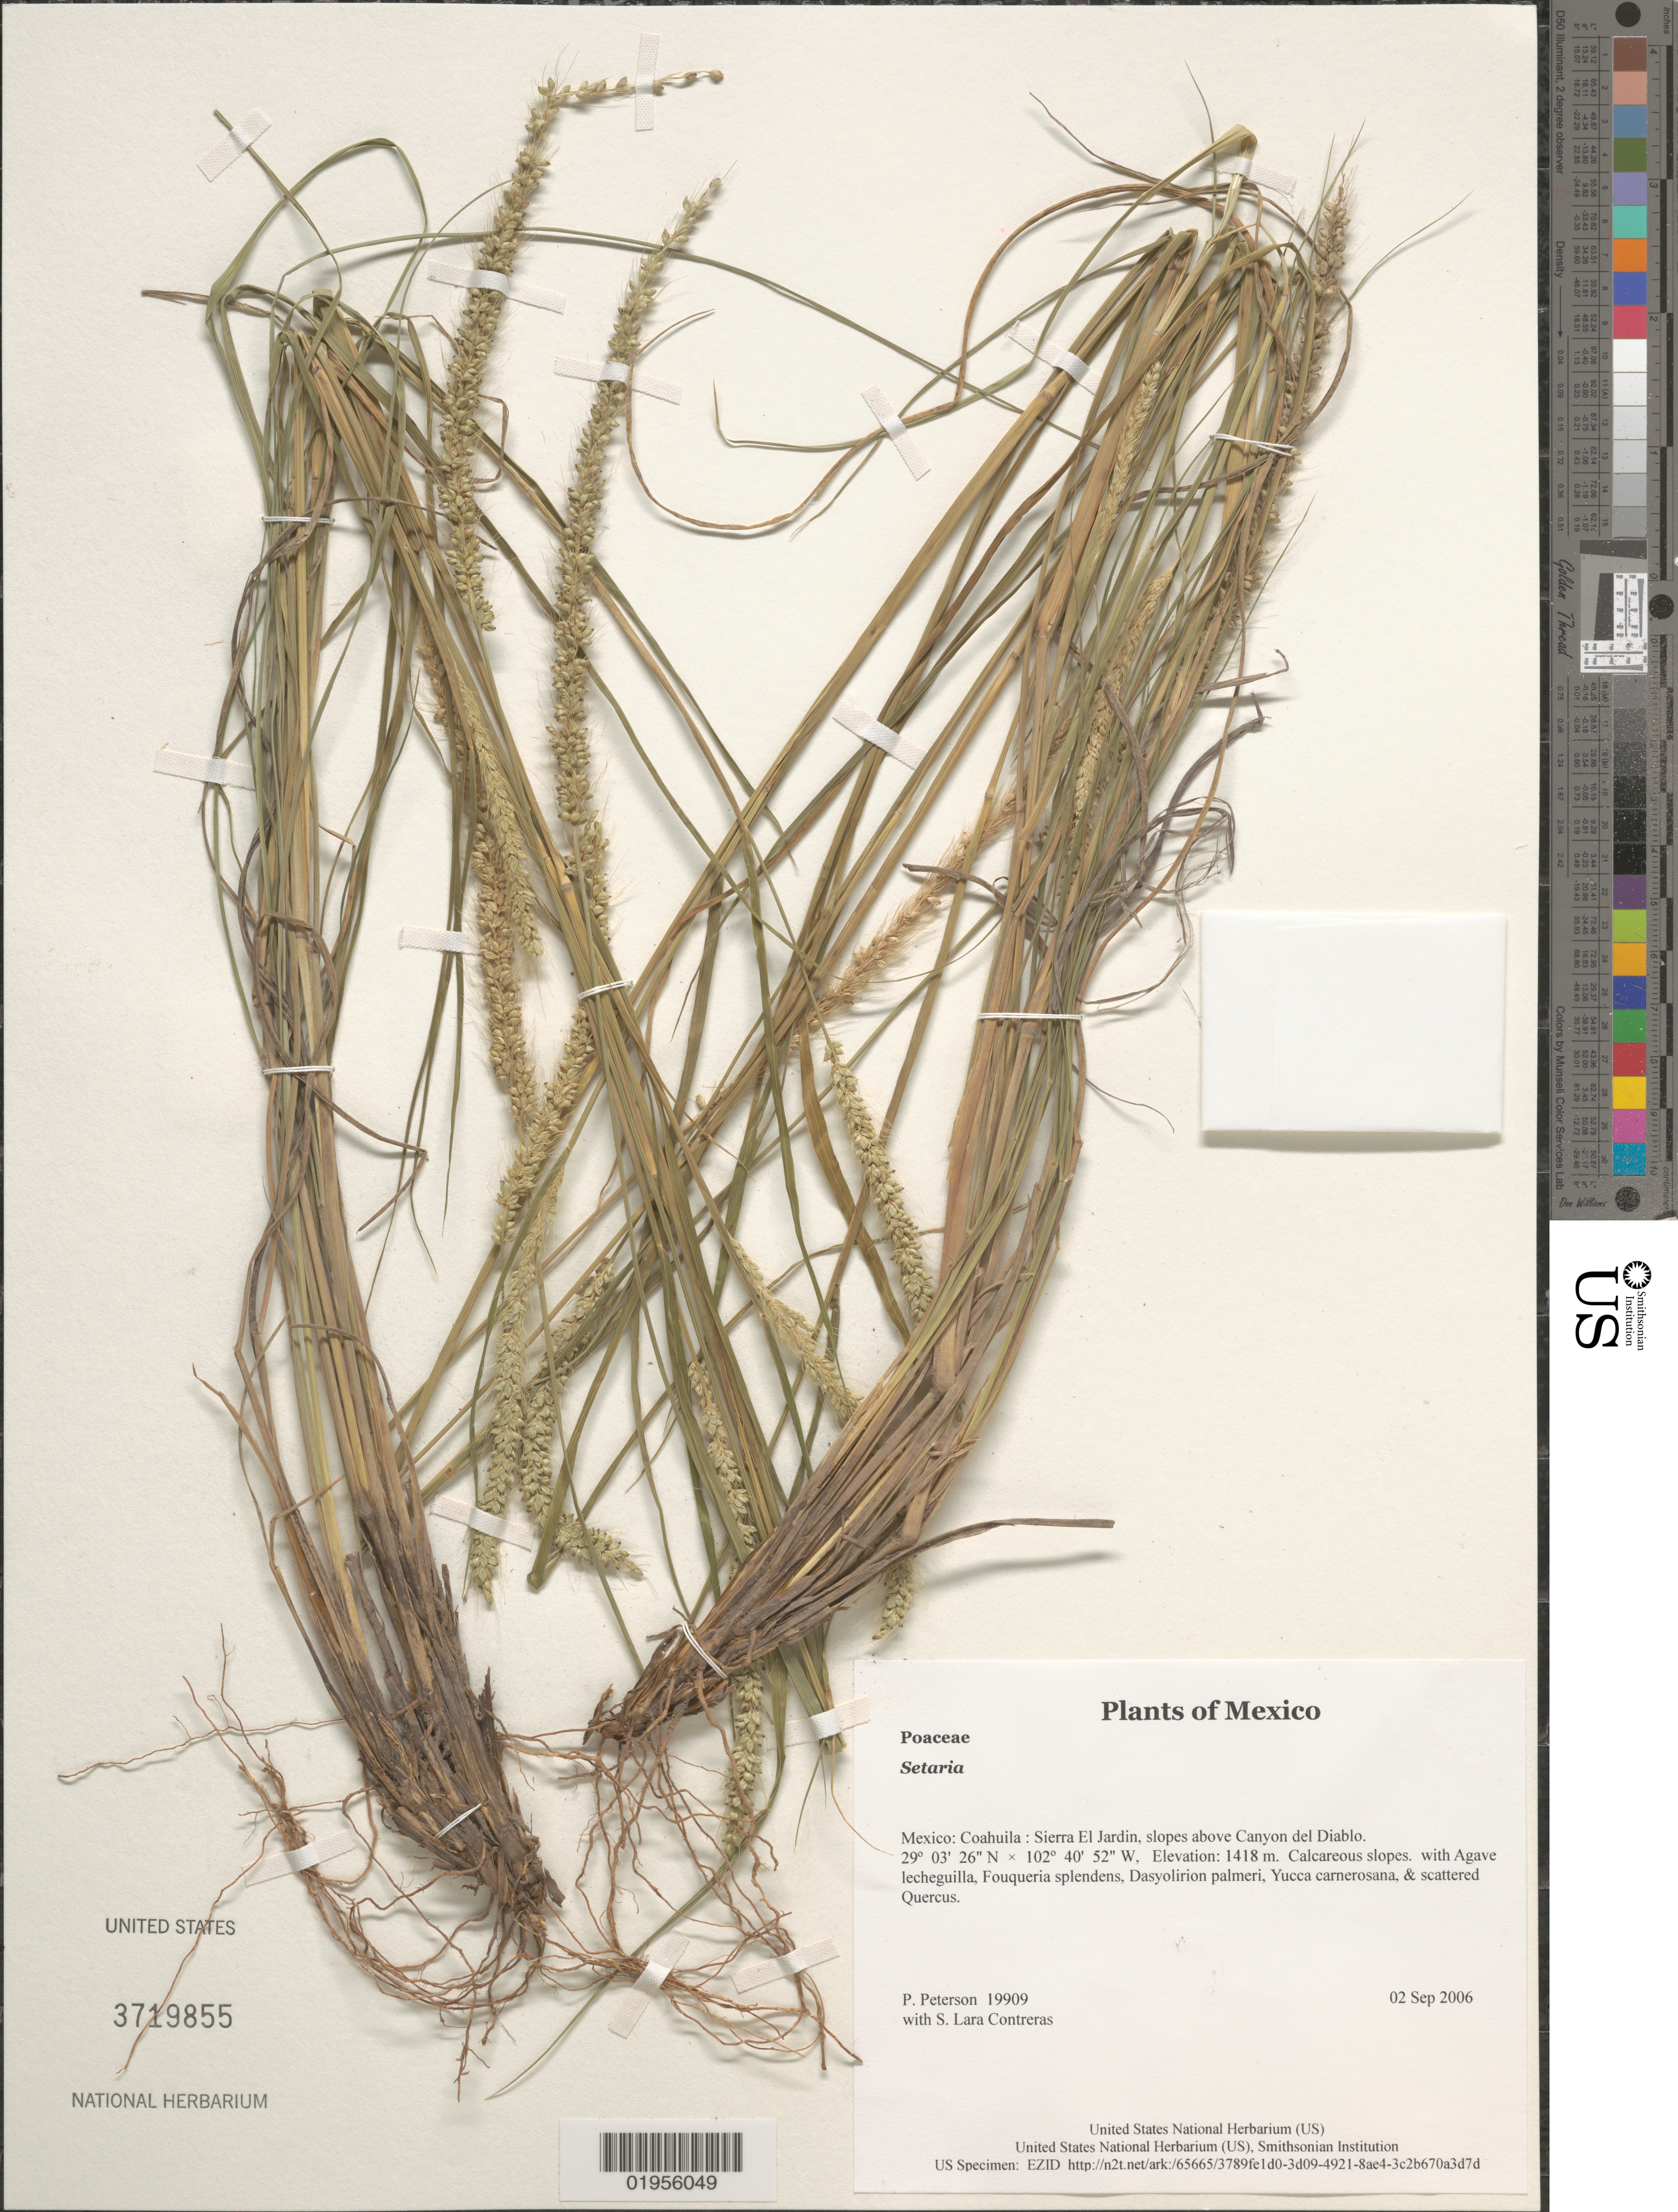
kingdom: Plantae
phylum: Tracheophyta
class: Liliopsida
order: Poales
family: Poaceae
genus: Setaria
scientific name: Setaria sp.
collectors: P. M. Peterson & S. Lara Contreras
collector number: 19909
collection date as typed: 02 Sep 2006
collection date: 2006-09-02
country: Mexico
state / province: Coahuila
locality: Sierra El Jardin, slopes above Canyon del Diablo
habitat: Calcareous slopes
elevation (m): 1418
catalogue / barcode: US 3719855